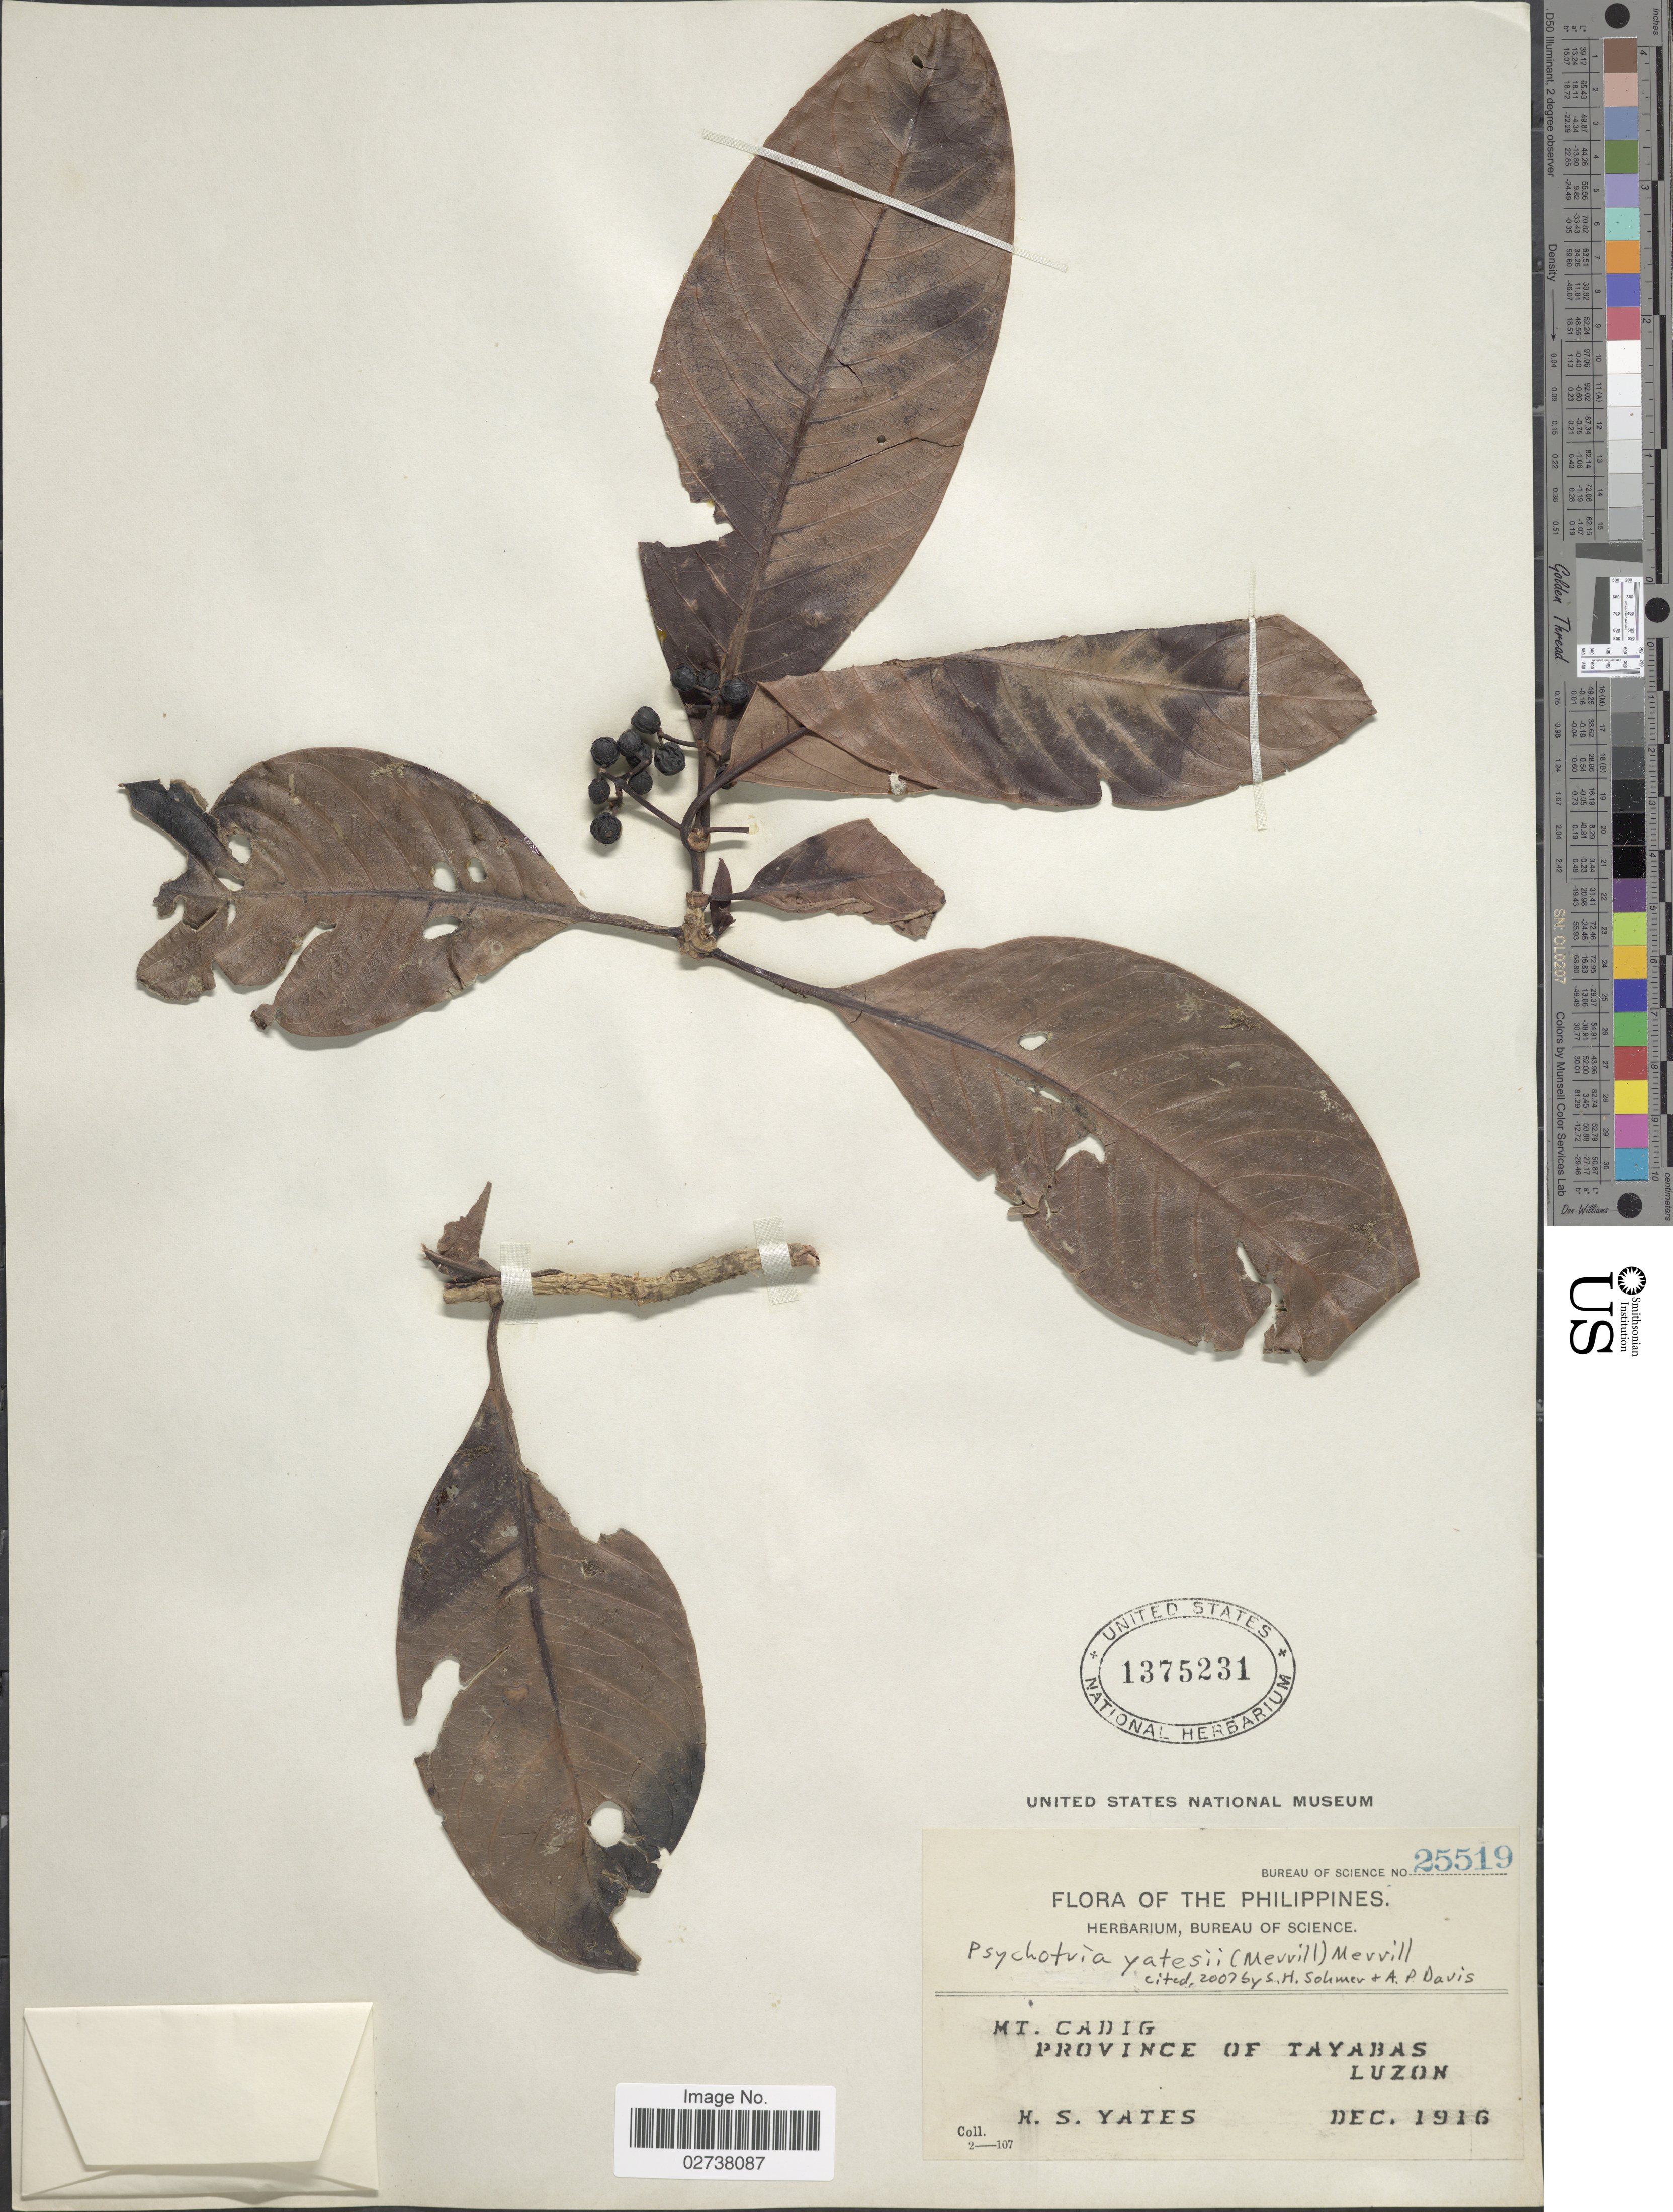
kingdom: Plantae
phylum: Tracheophyta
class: Magnoliopsida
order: Gentianales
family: Rubiaceae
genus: Psychotria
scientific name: Psychotria yatesii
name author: (Merr.) Merr.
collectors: H. S. Yates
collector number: Bureau of Science 25519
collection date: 1916-12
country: Philippines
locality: Mt. Cadig, Province of Tayabas, Luzon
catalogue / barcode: US 1375231